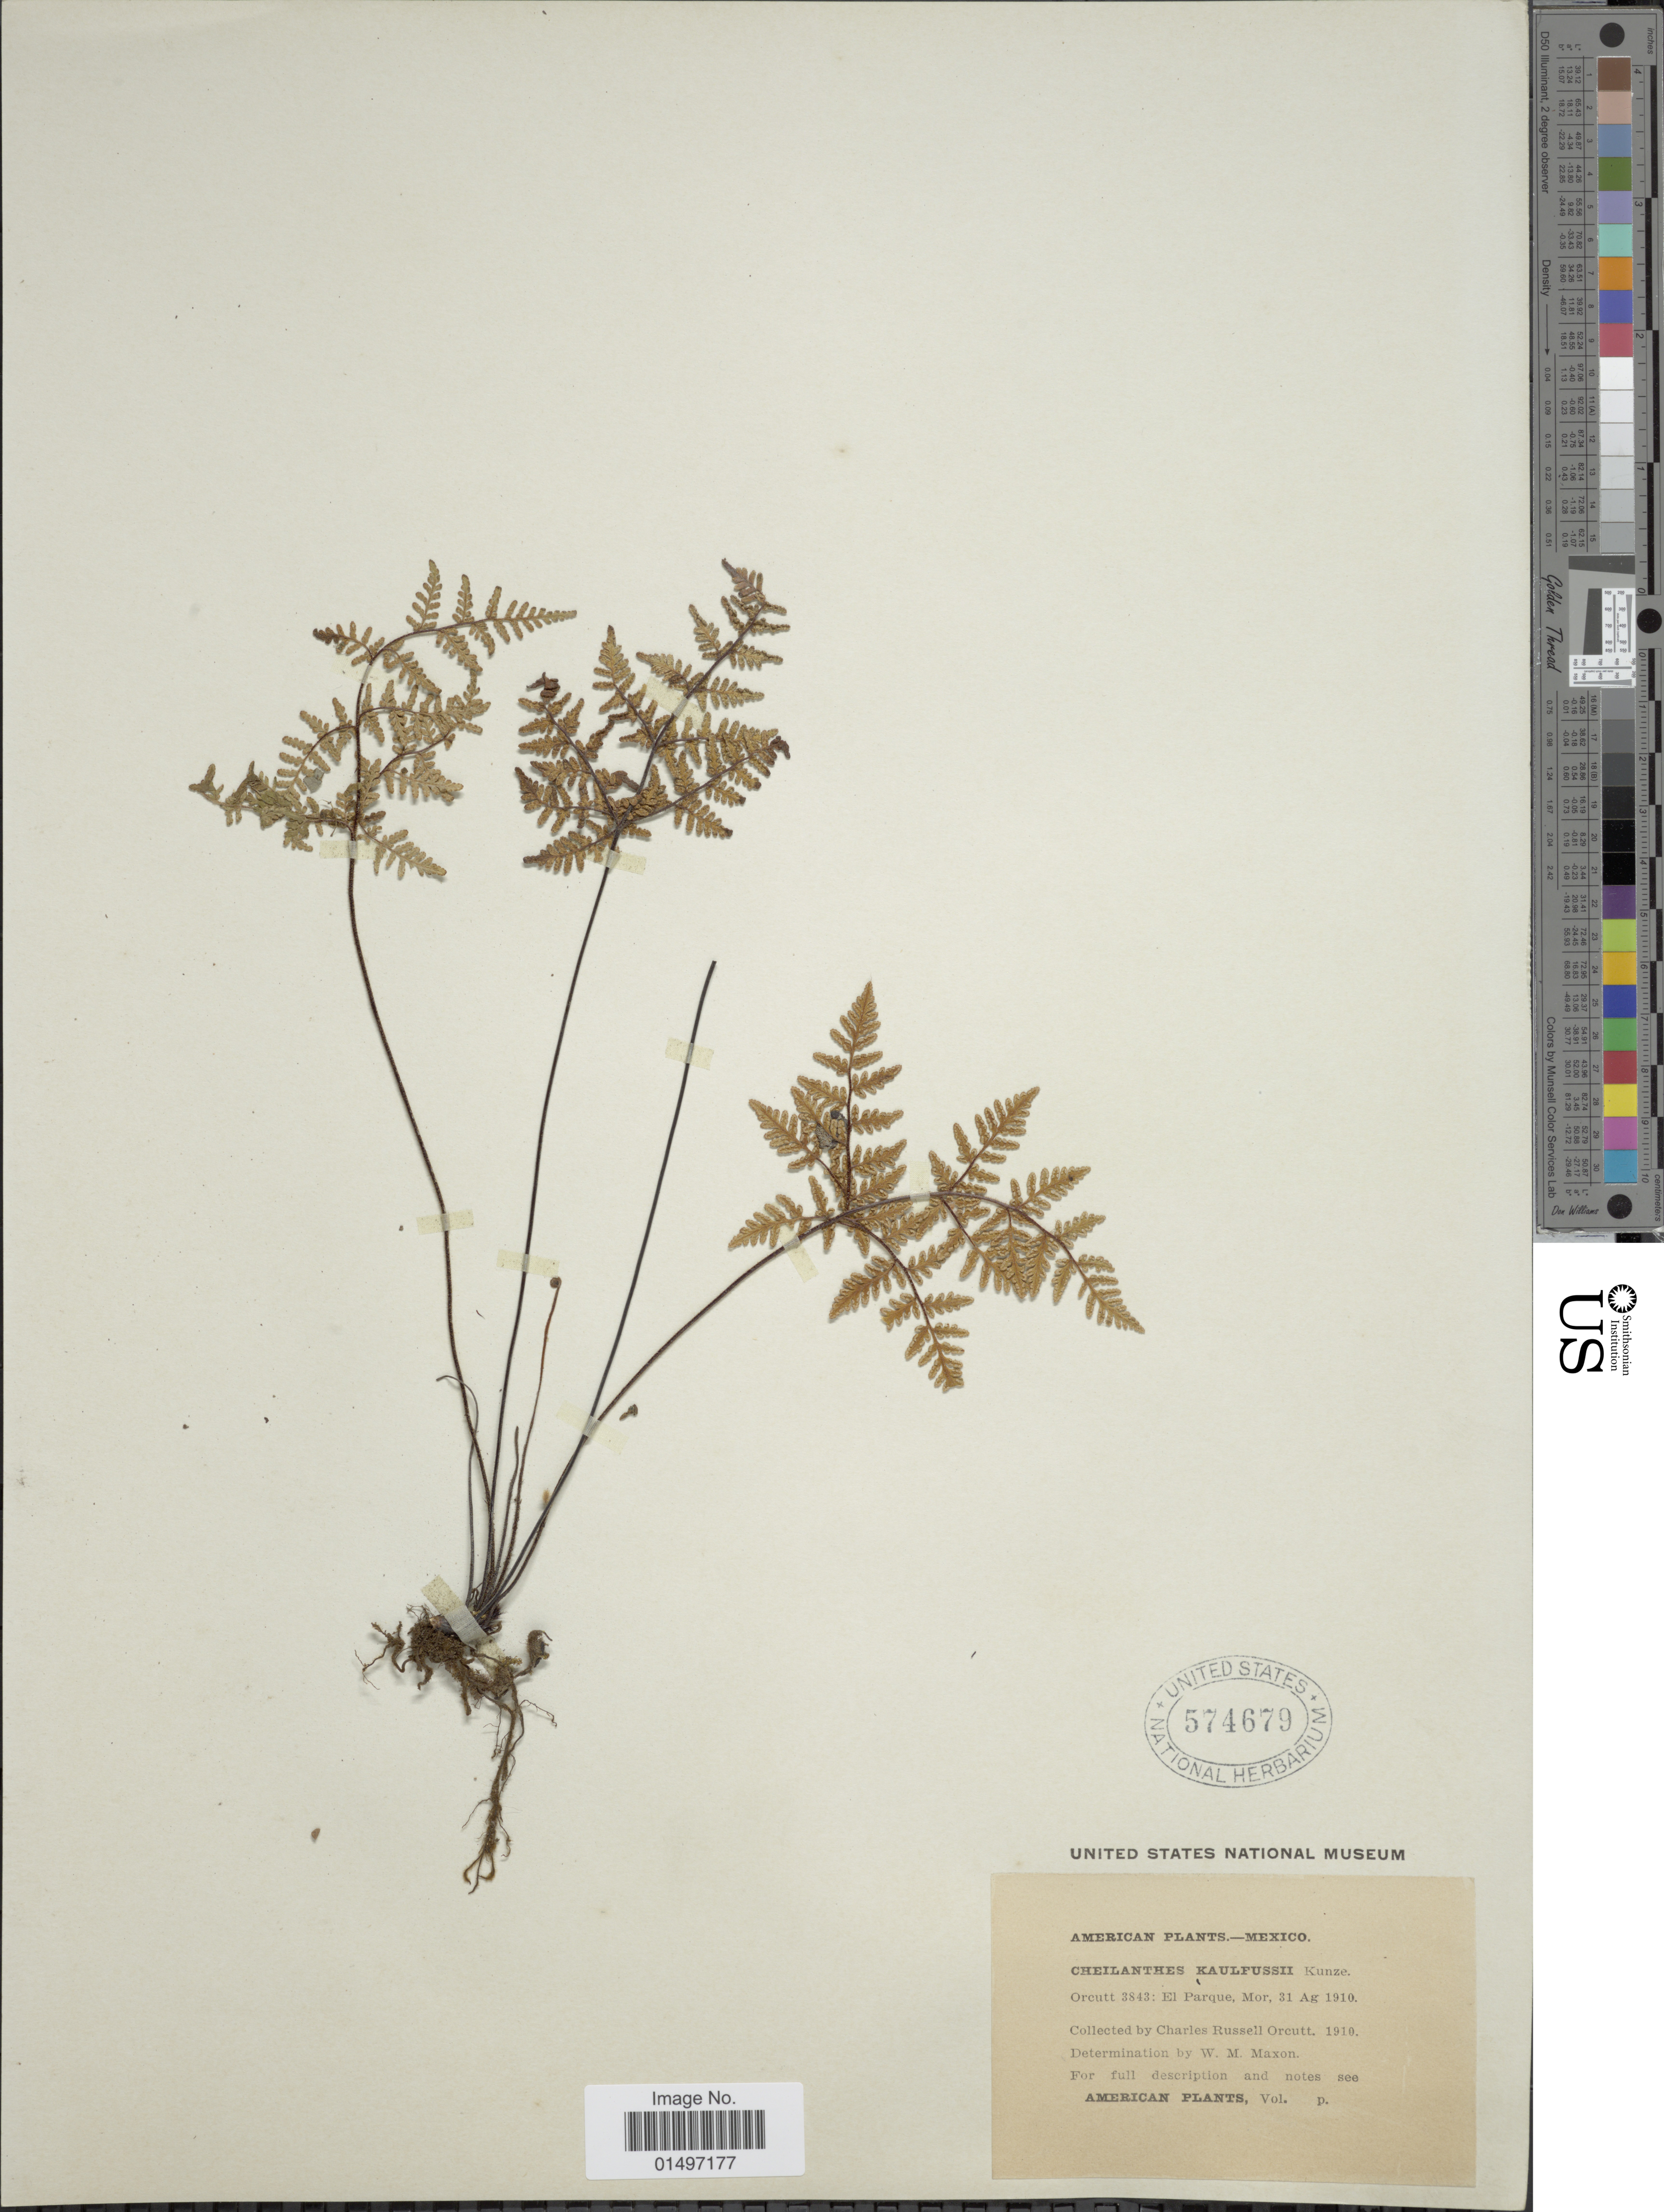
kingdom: Plantae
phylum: Tracheophyta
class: Polypodiopsida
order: Polypodiales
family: Pteridaceae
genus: Gaga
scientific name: Gaga kaulfussii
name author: (Kunze) Fay W. Li & Windham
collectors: C. R. Orcutt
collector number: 3843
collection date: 1910-08-31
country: Mexico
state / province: Morelos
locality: Mexico, El Parque.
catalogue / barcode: US 574679